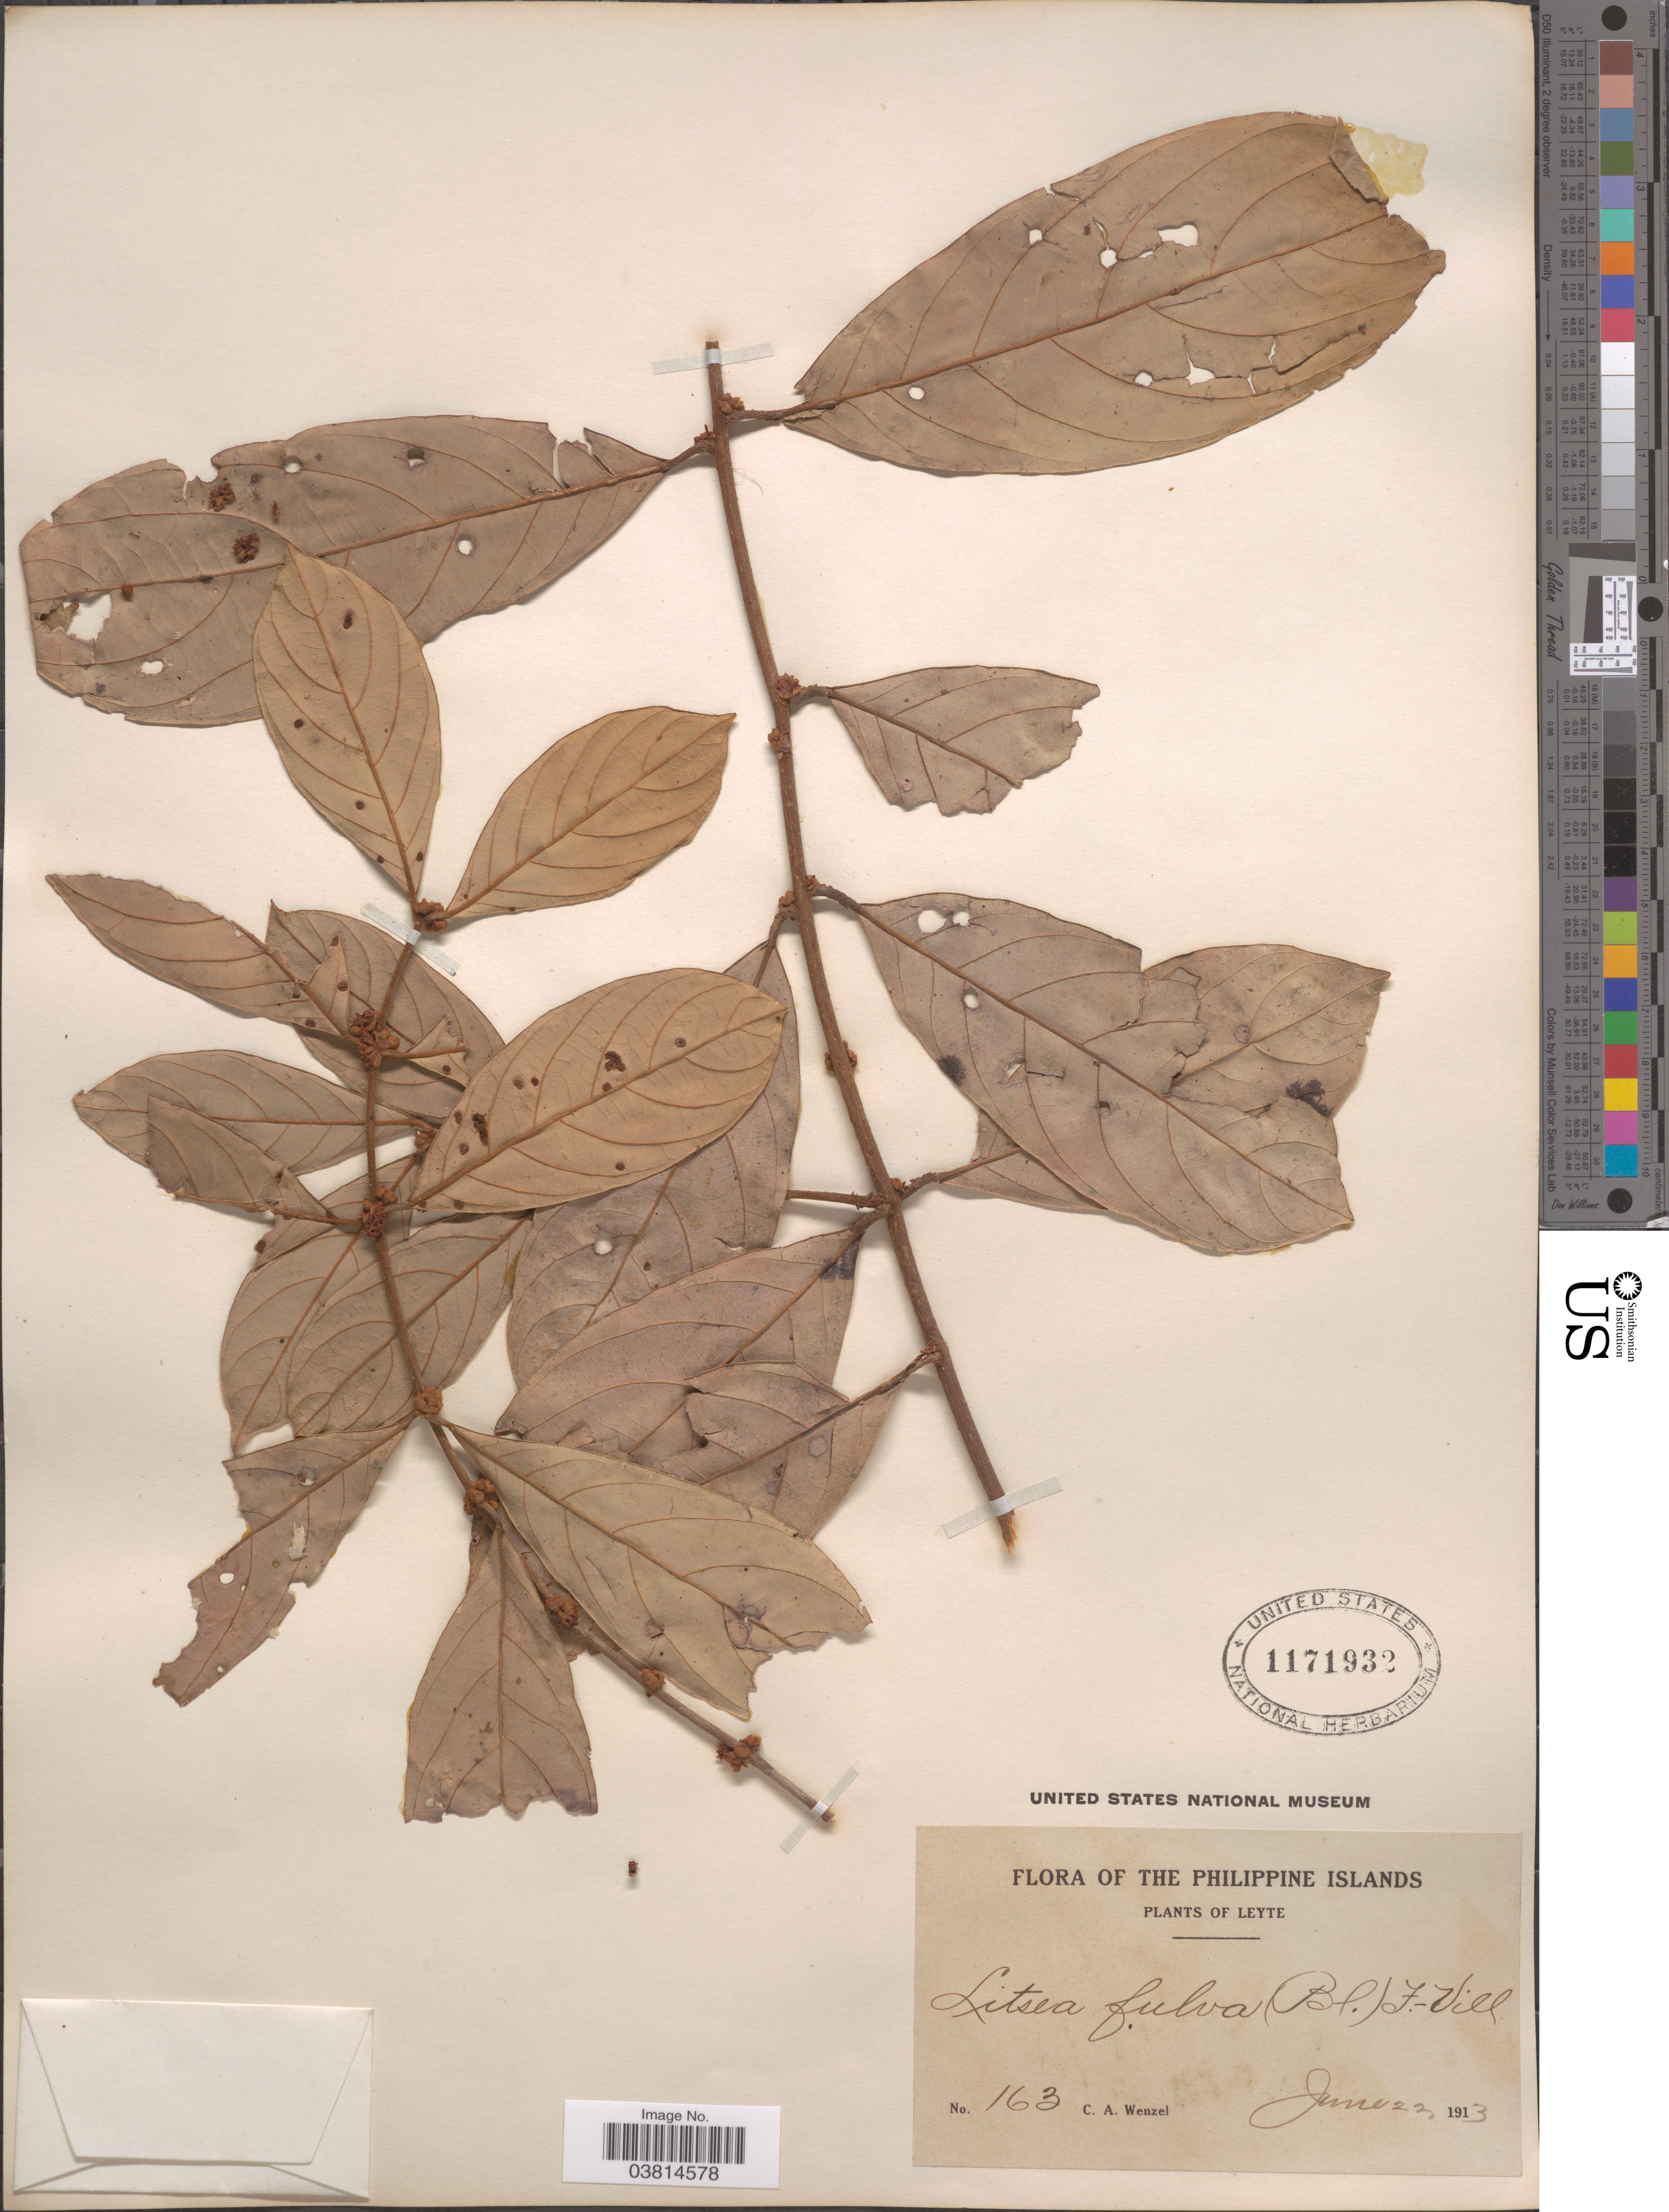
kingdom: Plantae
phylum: Tracheophyta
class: Magnoliopsida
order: Laurales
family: Lauraceae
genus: Litsea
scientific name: Litsea fulva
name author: (Blume) Fern.-Vill.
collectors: C. Wenzel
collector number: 163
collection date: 1913-06-22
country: Philippines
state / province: Eastern Visayas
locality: Leyte.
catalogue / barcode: US 1171932